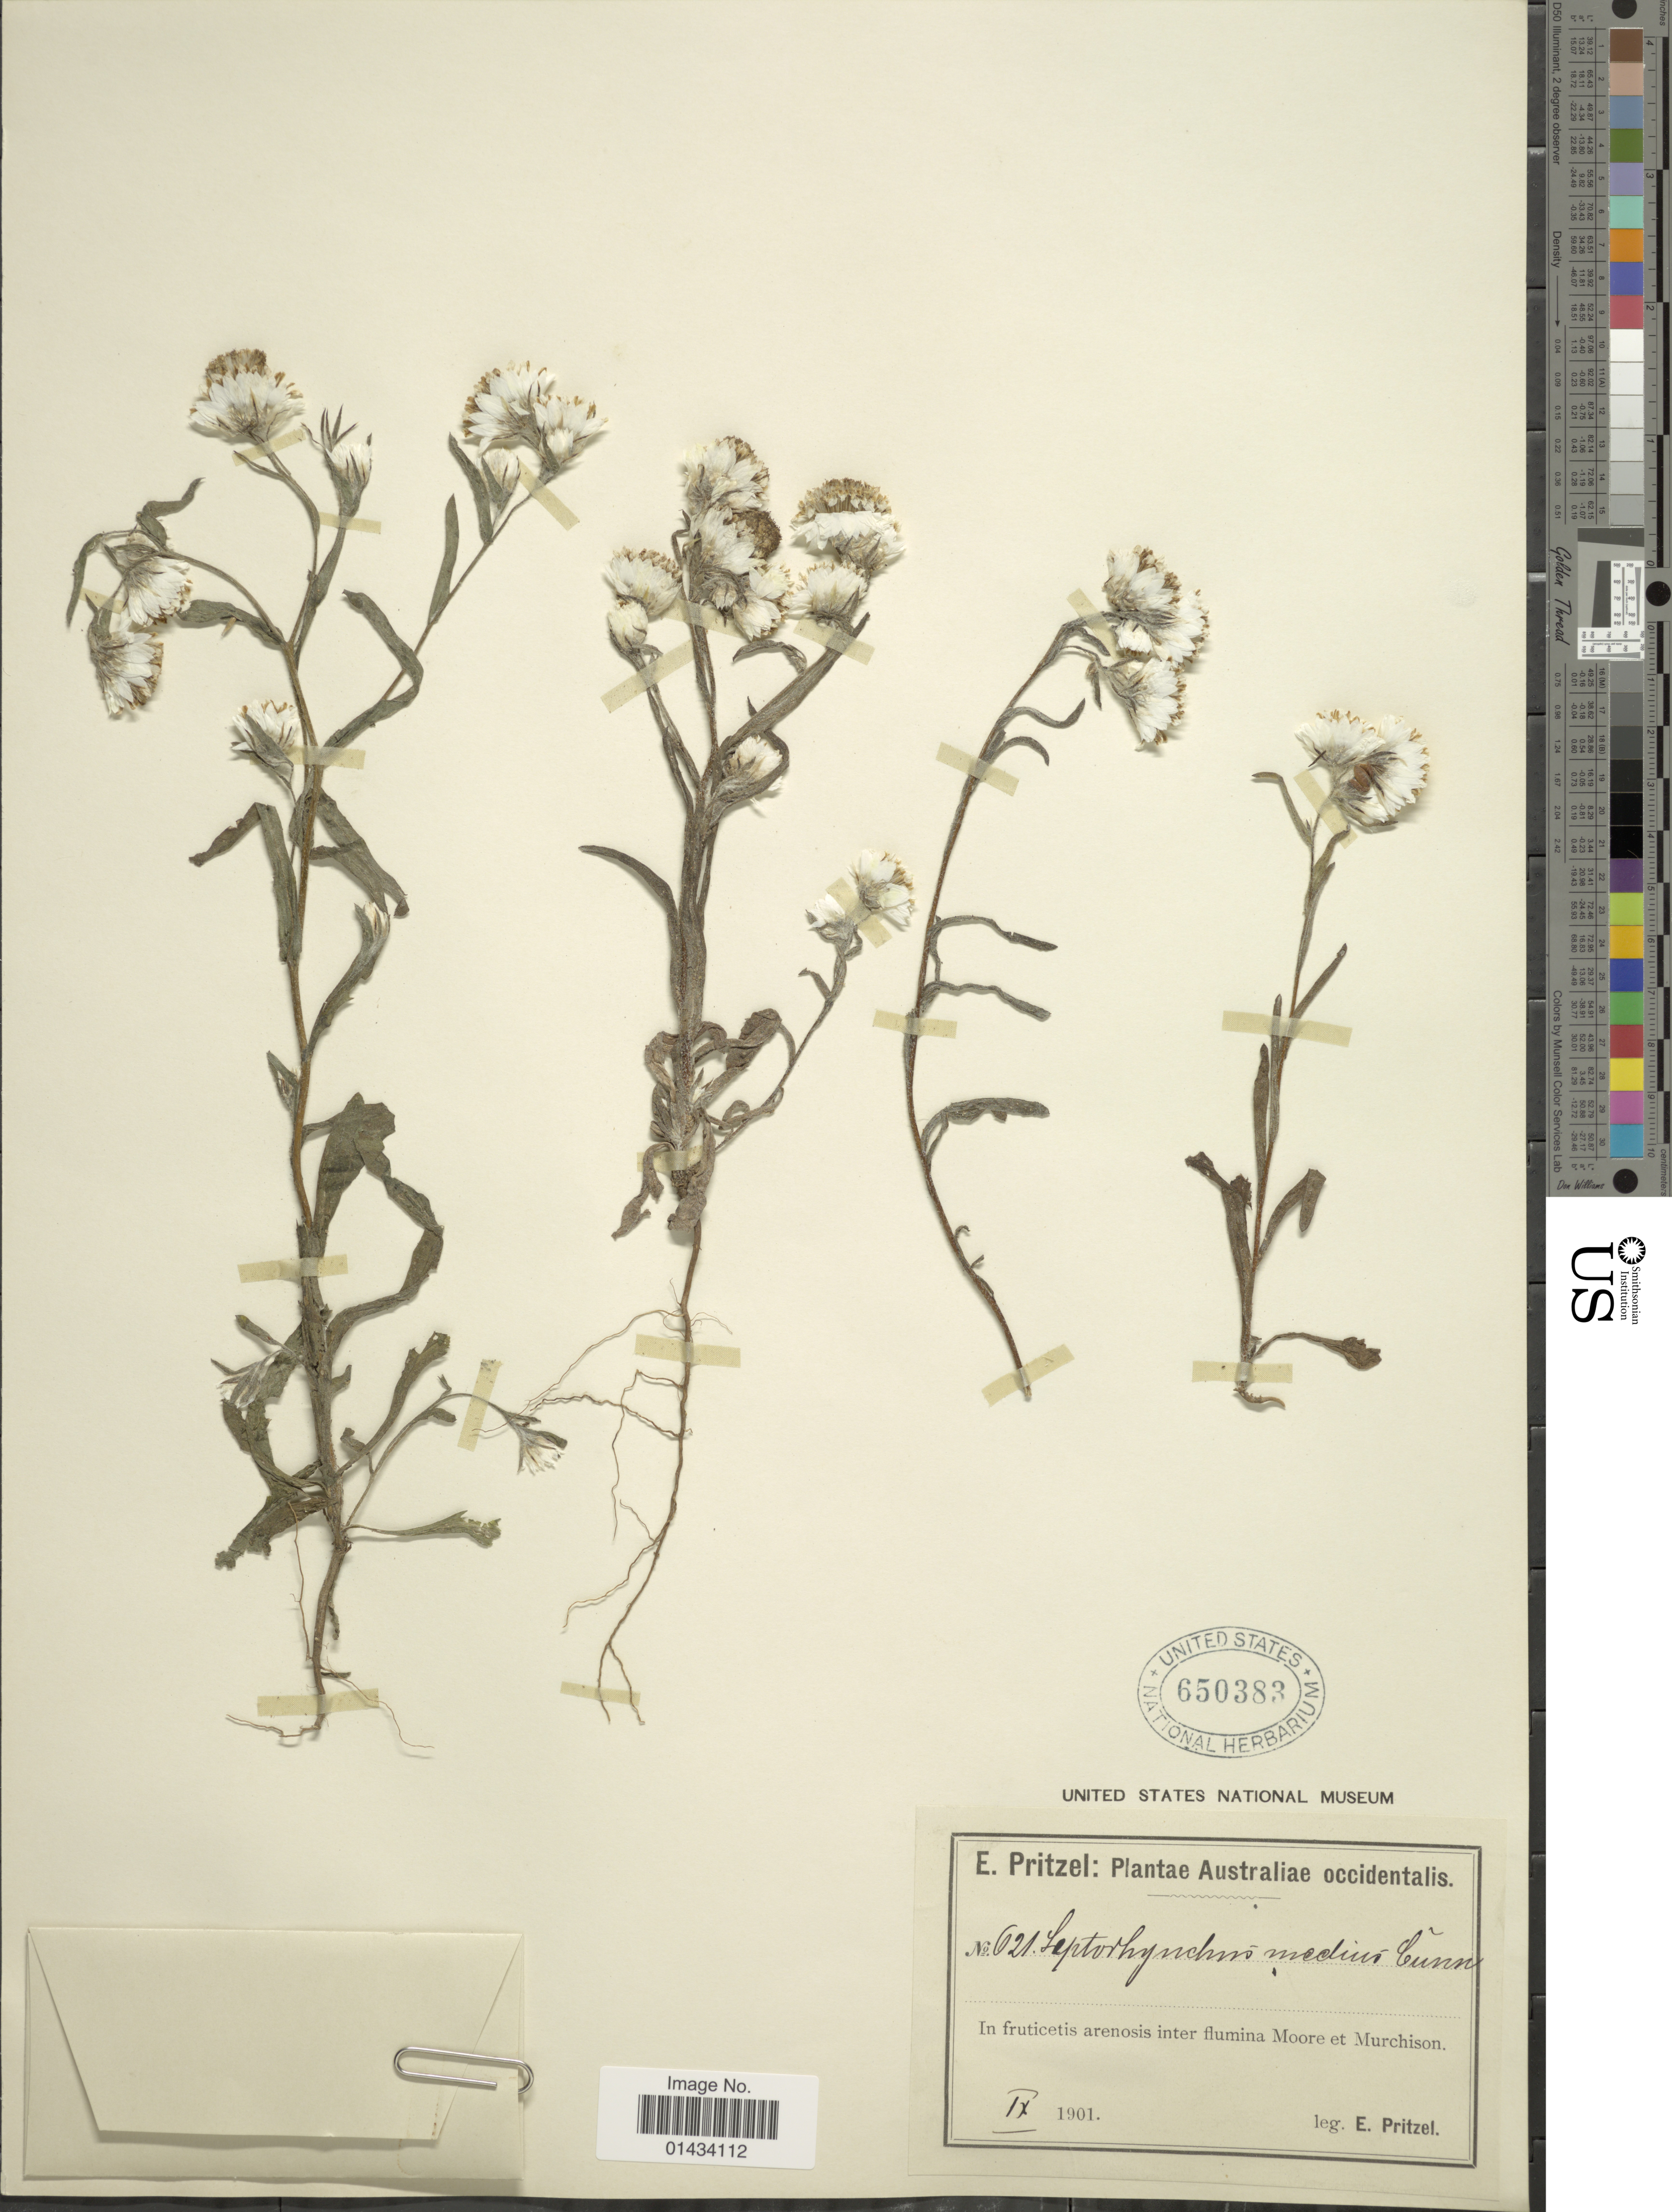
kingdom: Plantae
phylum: Tracheophyta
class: Magnoliopsida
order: Asterales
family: Asteraceae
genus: Leptorhynchos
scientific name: Leptorhynchos medius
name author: A. Cunn. ex DC.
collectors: E. G. Pritzel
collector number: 621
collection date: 1901-09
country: Australia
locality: Autraiae occidentalis, in fruticetis arenosis inter flumina Moore et Murchison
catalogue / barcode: US 650383